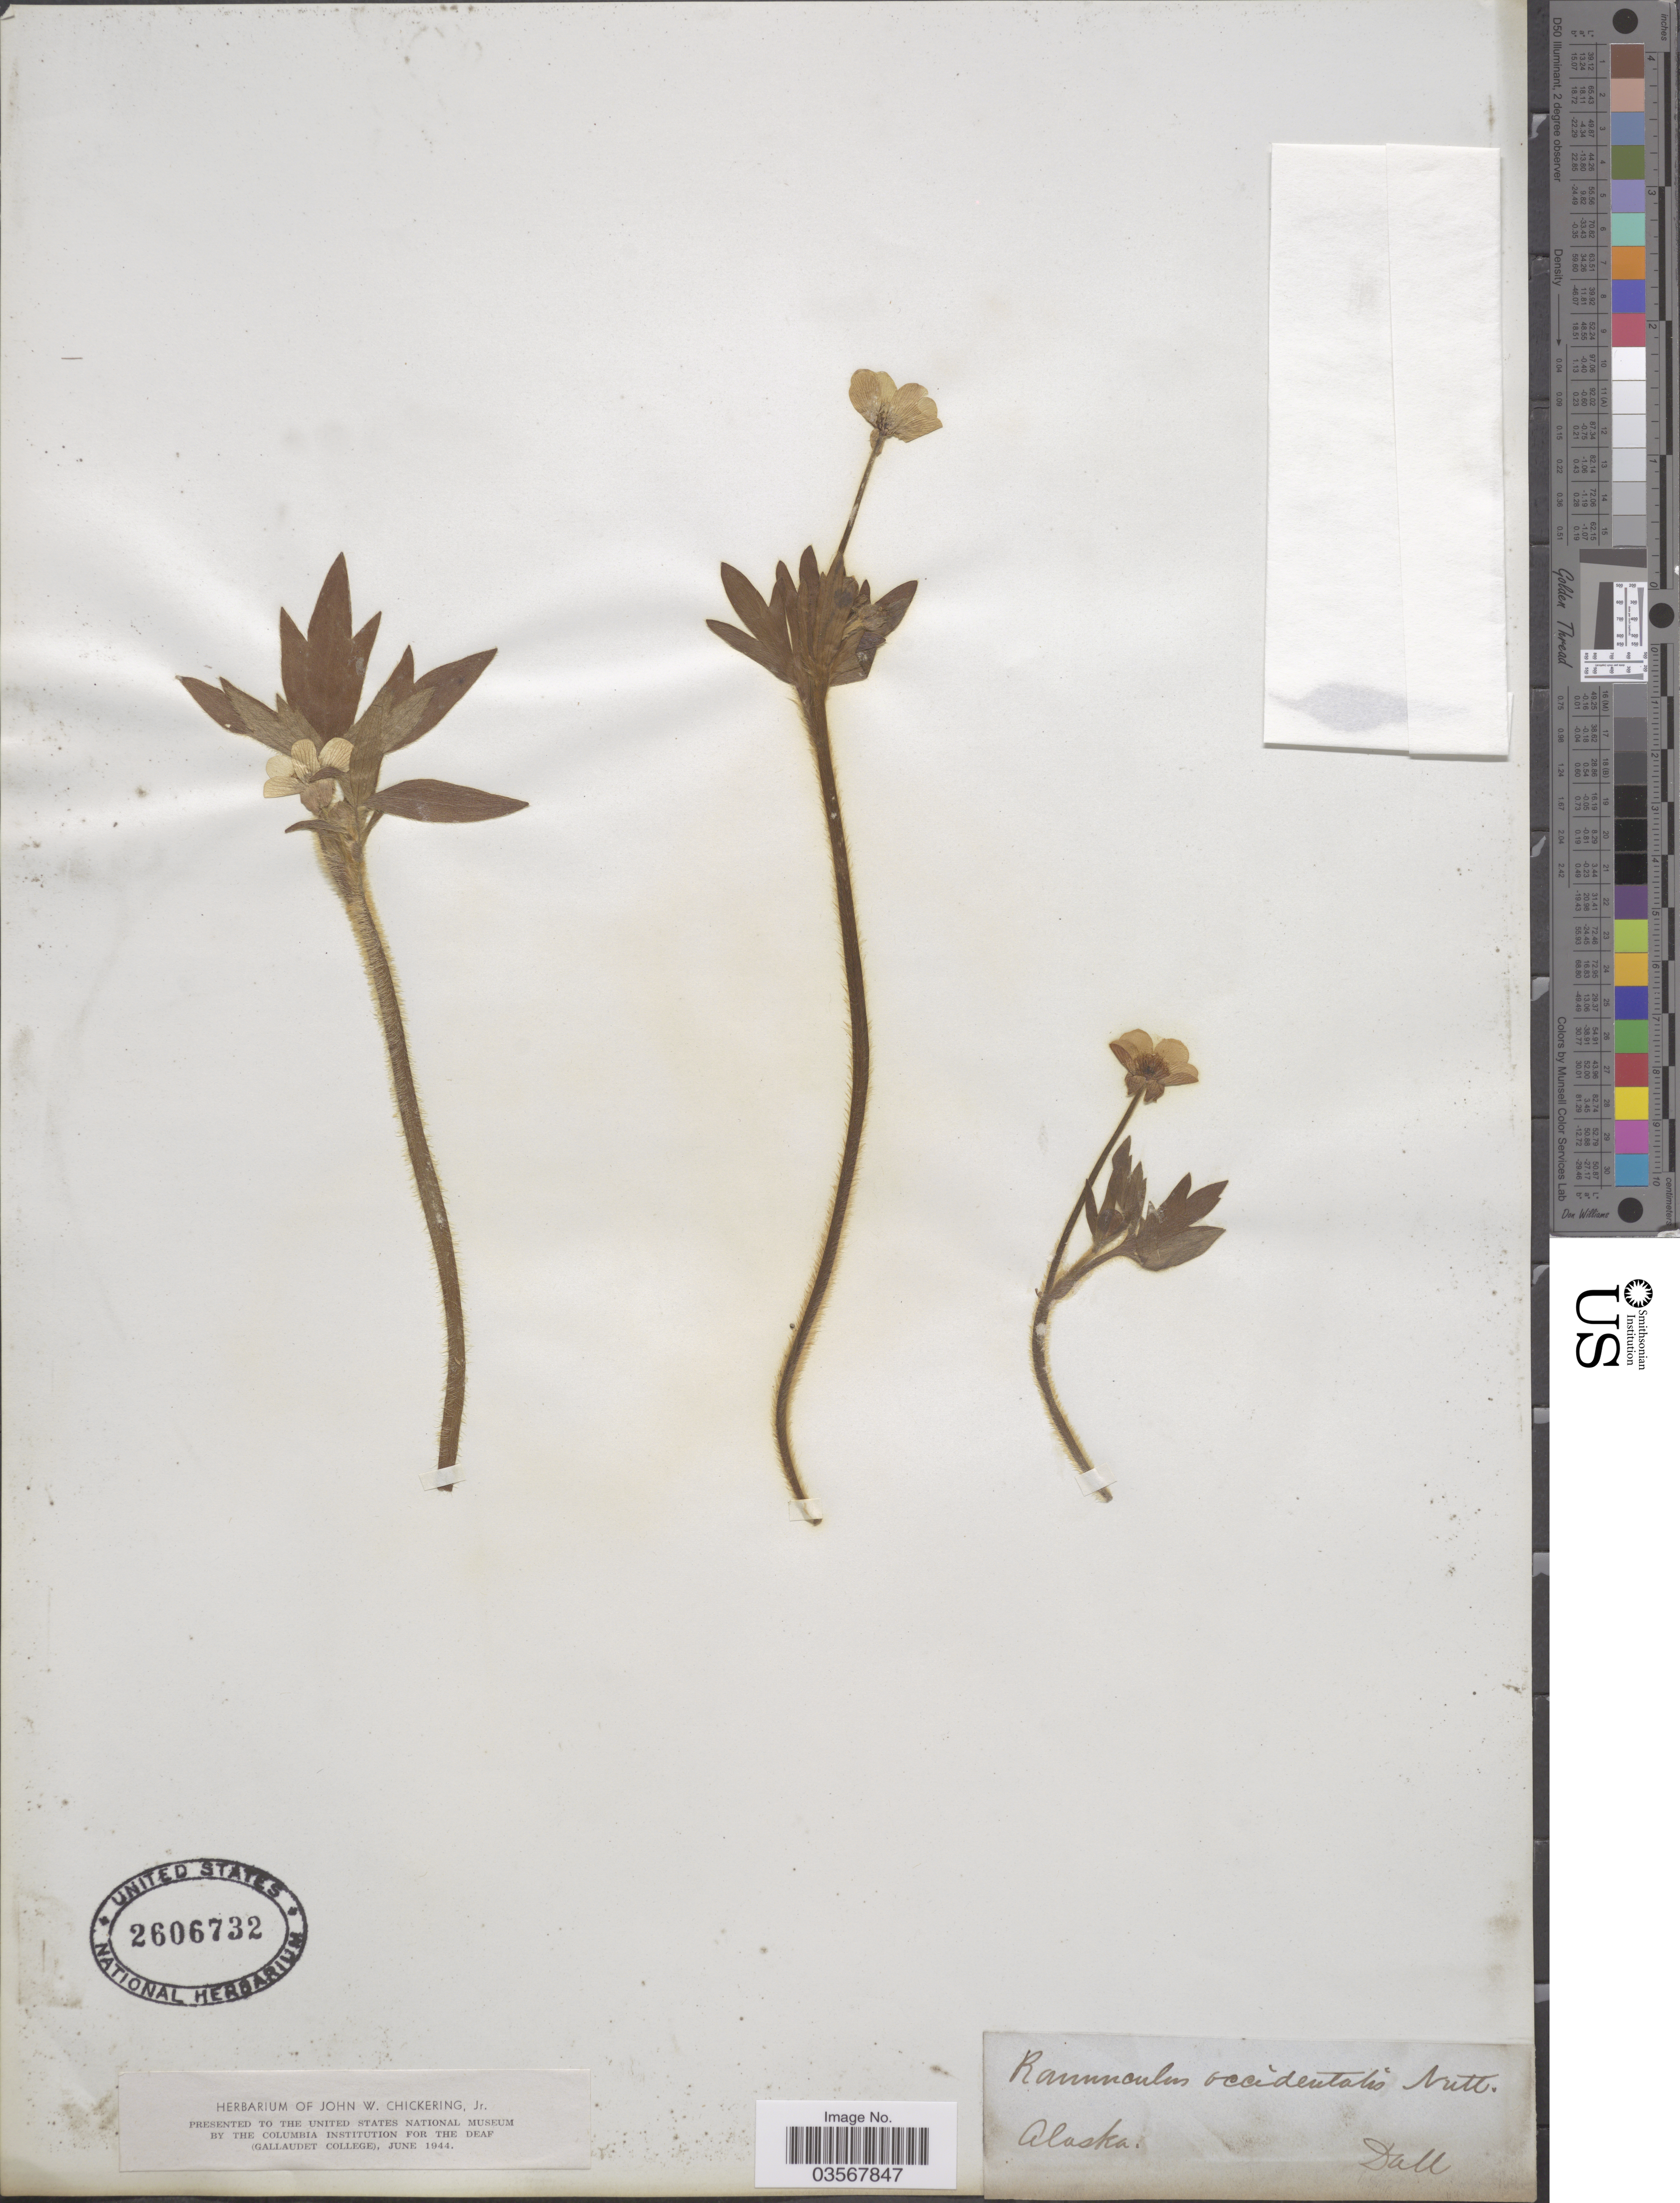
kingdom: Plantae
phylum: Tracheophyta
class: Magnoliopsida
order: Ranunculales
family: Ranunculaceae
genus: Ranunculus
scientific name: Ranunculus occidentalis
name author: Nutt.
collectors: -. Dall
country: United States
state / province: Alaska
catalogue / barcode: US 2606732